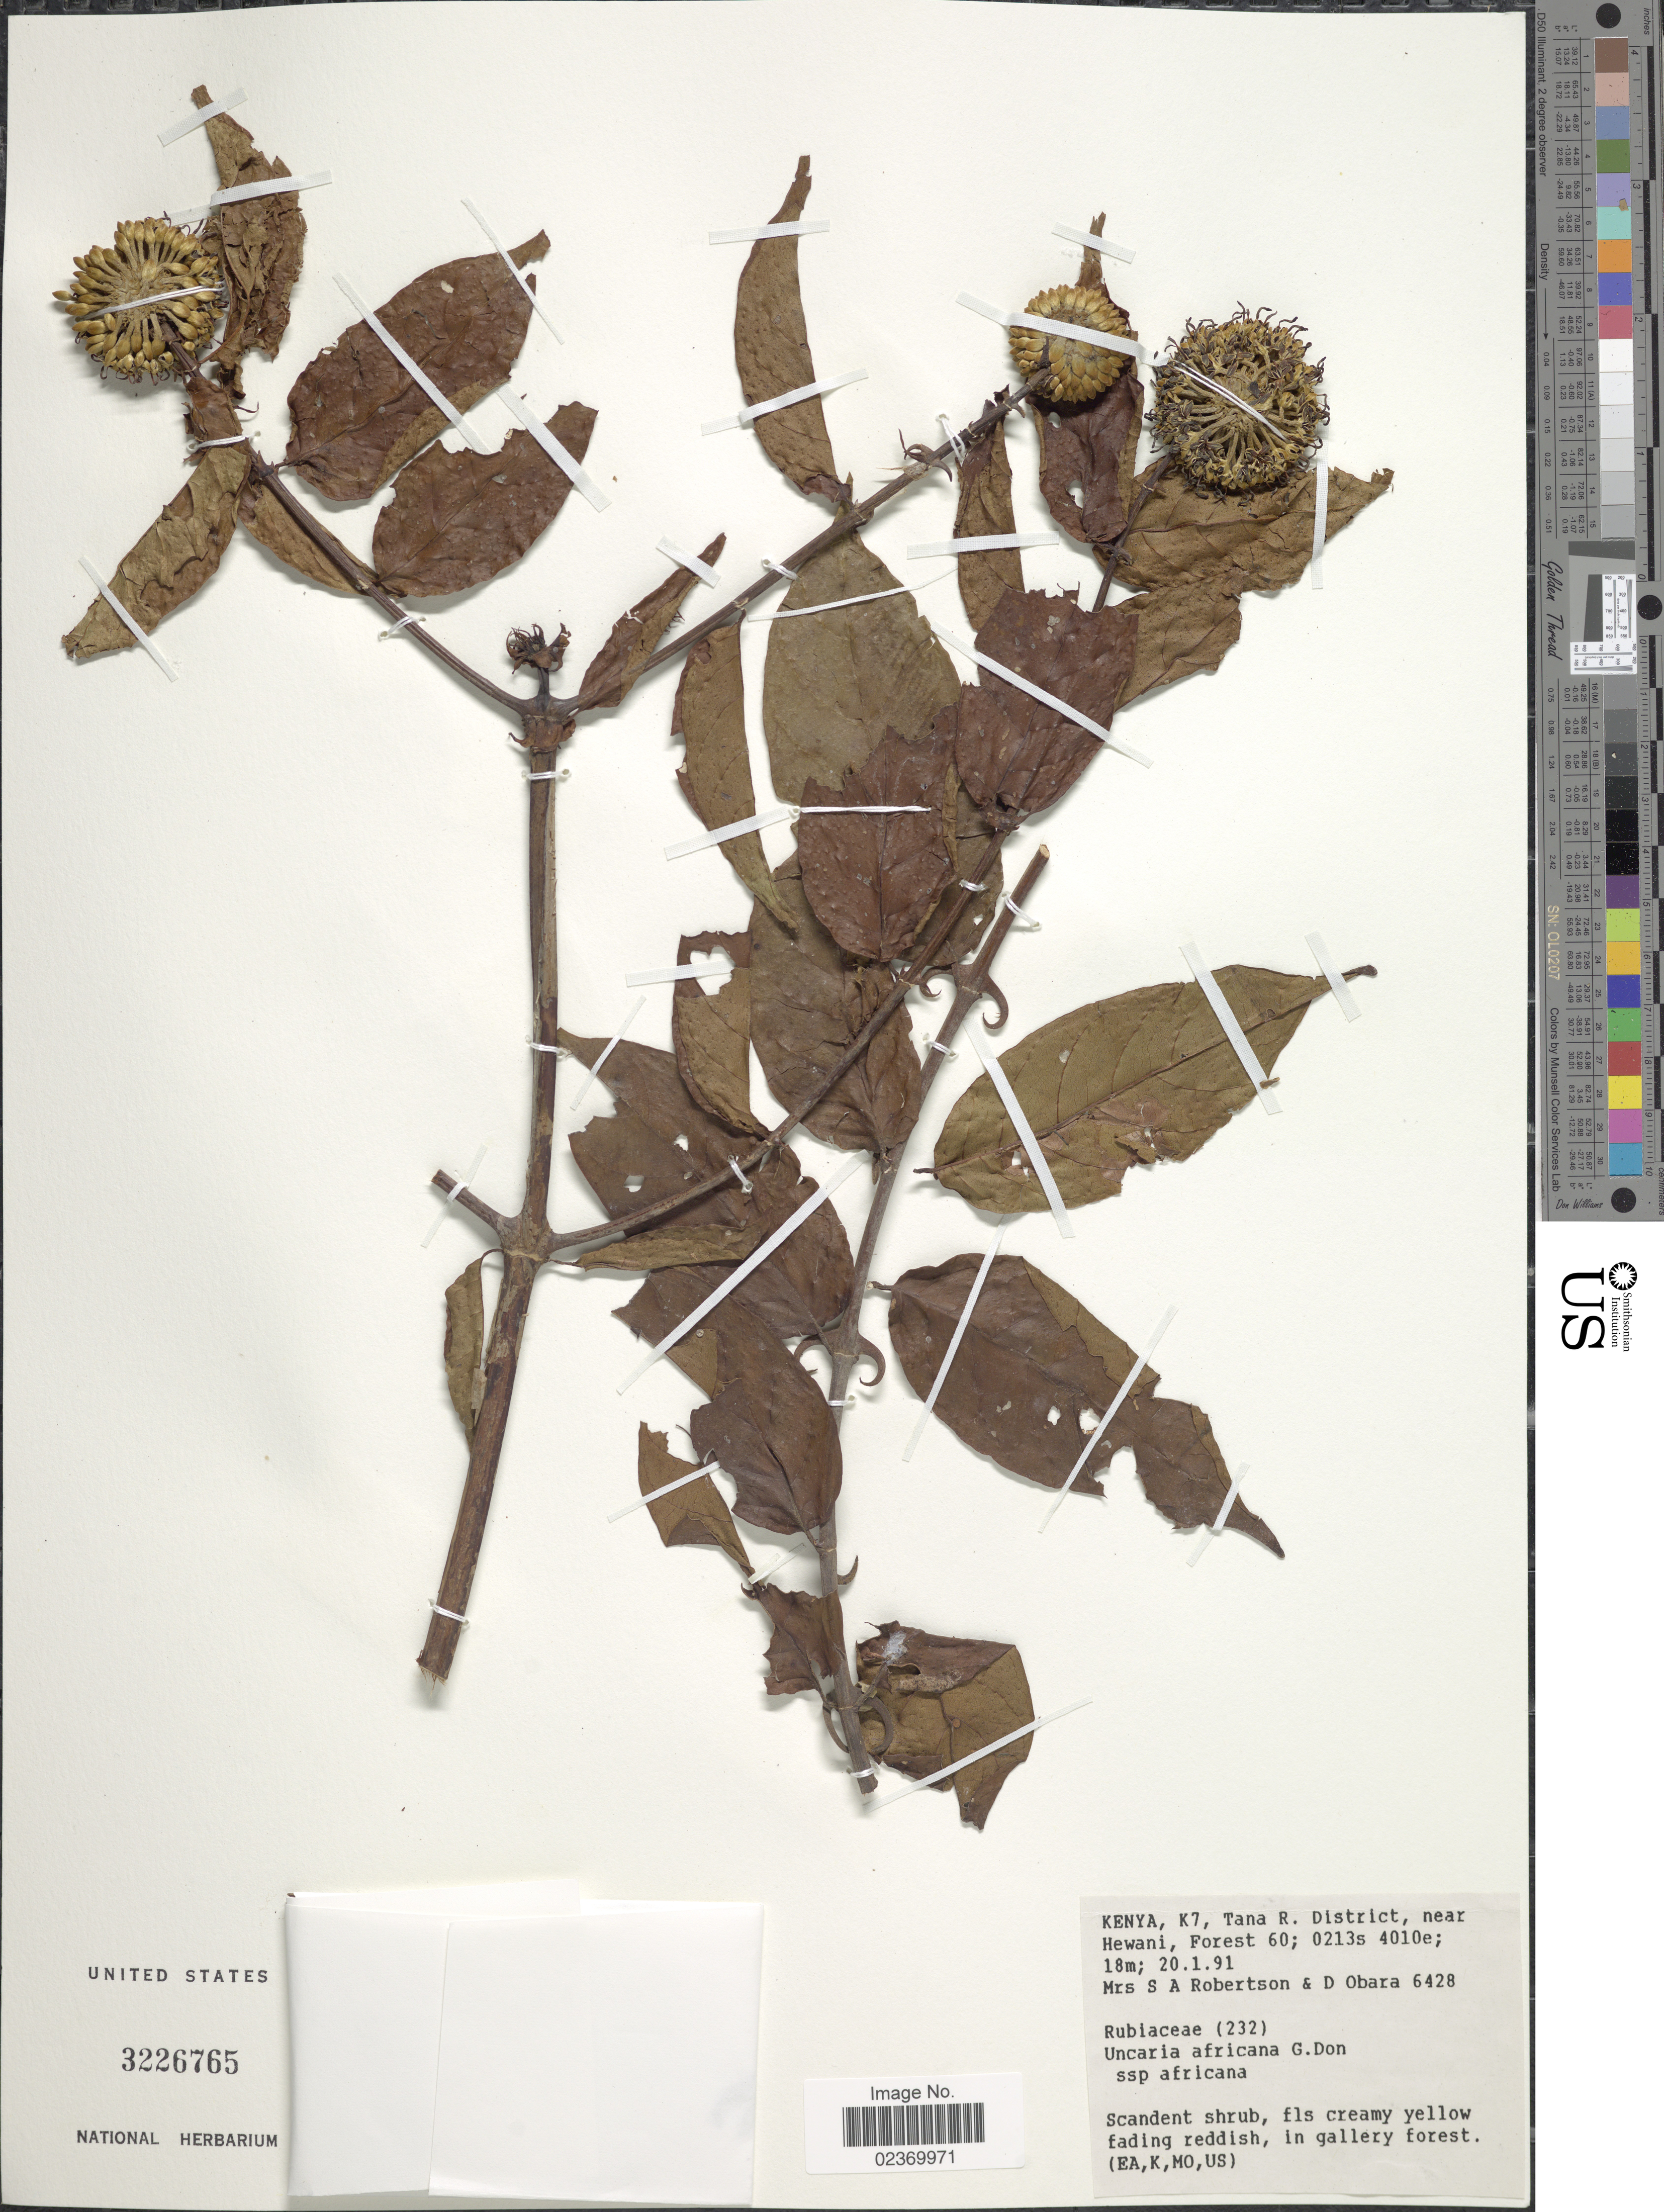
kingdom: Plantae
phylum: Tracheophyta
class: Magnoliopsida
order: Gentianales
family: Rubiaceae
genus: Uncaria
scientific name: Uncaria africana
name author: G. Don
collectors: Mrs. S. A. Robertson & D. Obara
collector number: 6428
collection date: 1991-01-20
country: Kenya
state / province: Tana River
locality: K7, Tana R. District, near Hewani, Forest 60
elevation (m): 18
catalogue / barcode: US 3226765